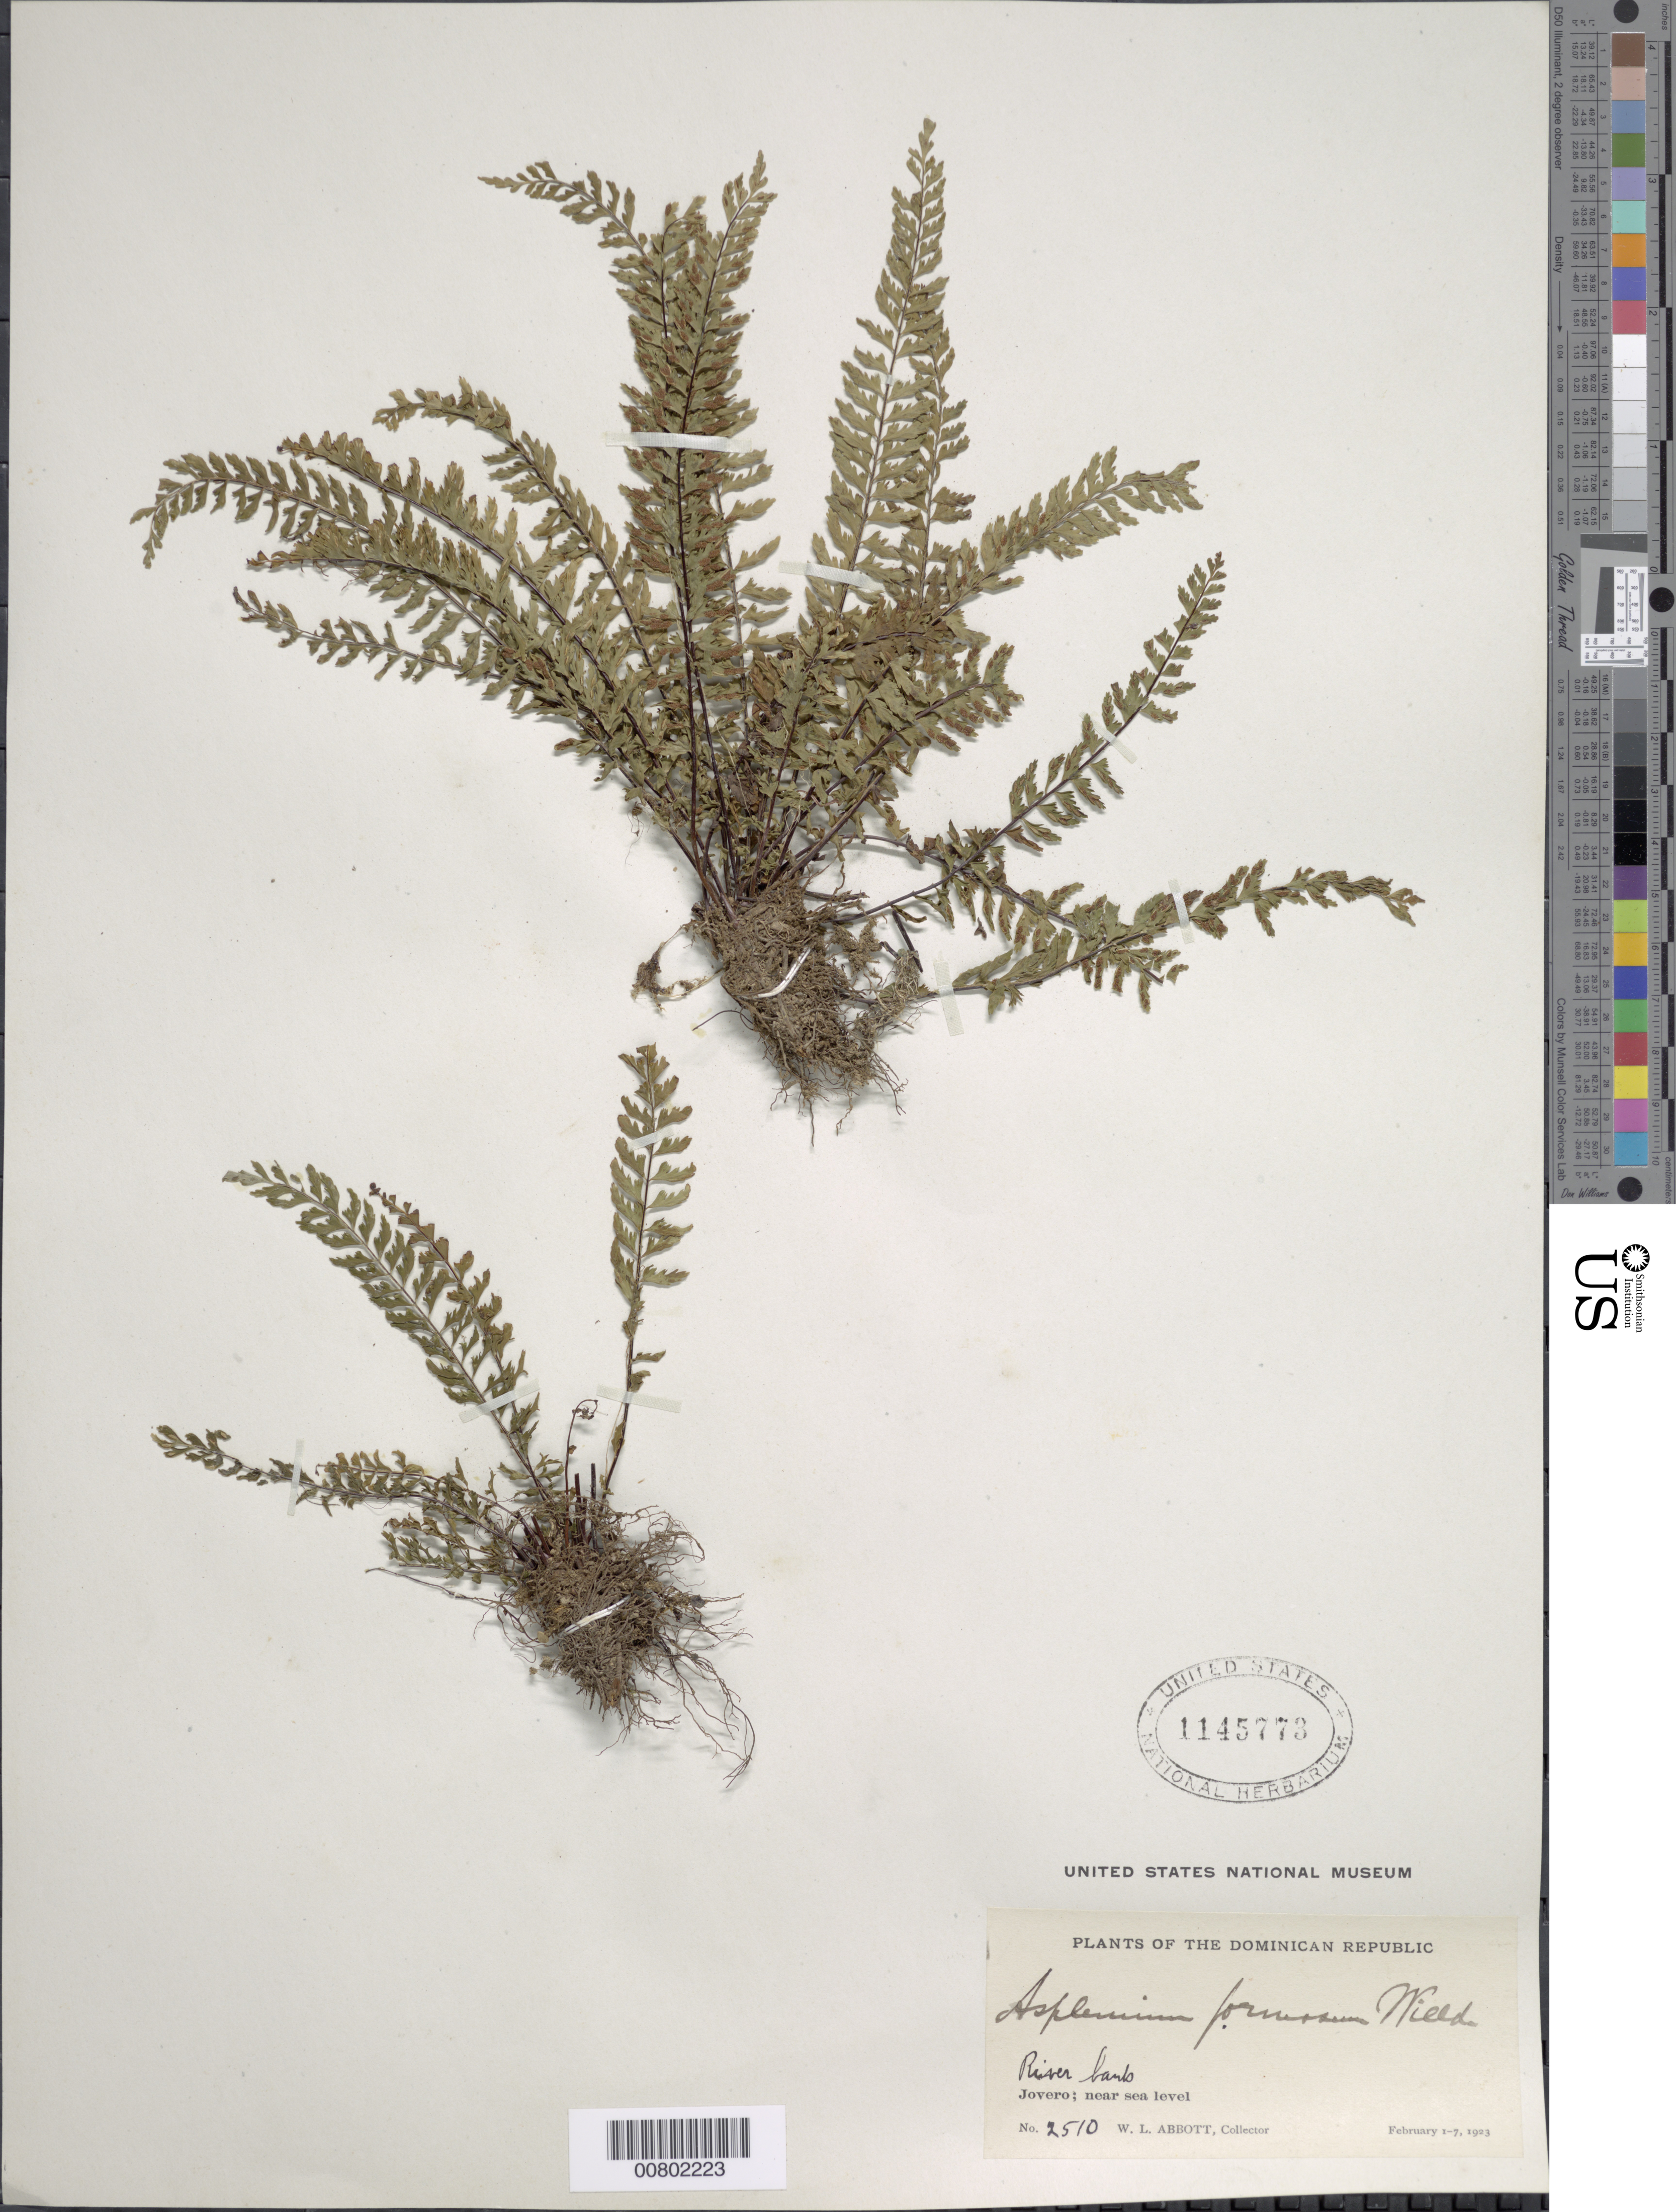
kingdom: Plantae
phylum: Tracheophyta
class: Polypodiopsida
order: Polypodiales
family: Aspleniaceae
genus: Asplenium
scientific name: Asplenium formosum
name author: Willd.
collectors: W. L. Abbott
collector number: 2510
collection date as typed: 01 Feb 1923 to 07 Feb 1923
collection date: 1923-02-01/1923-02-07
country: Dominican Republic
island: Hispaniola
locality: Javero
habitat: Riverbank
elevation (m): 0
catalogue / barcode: US 1145773